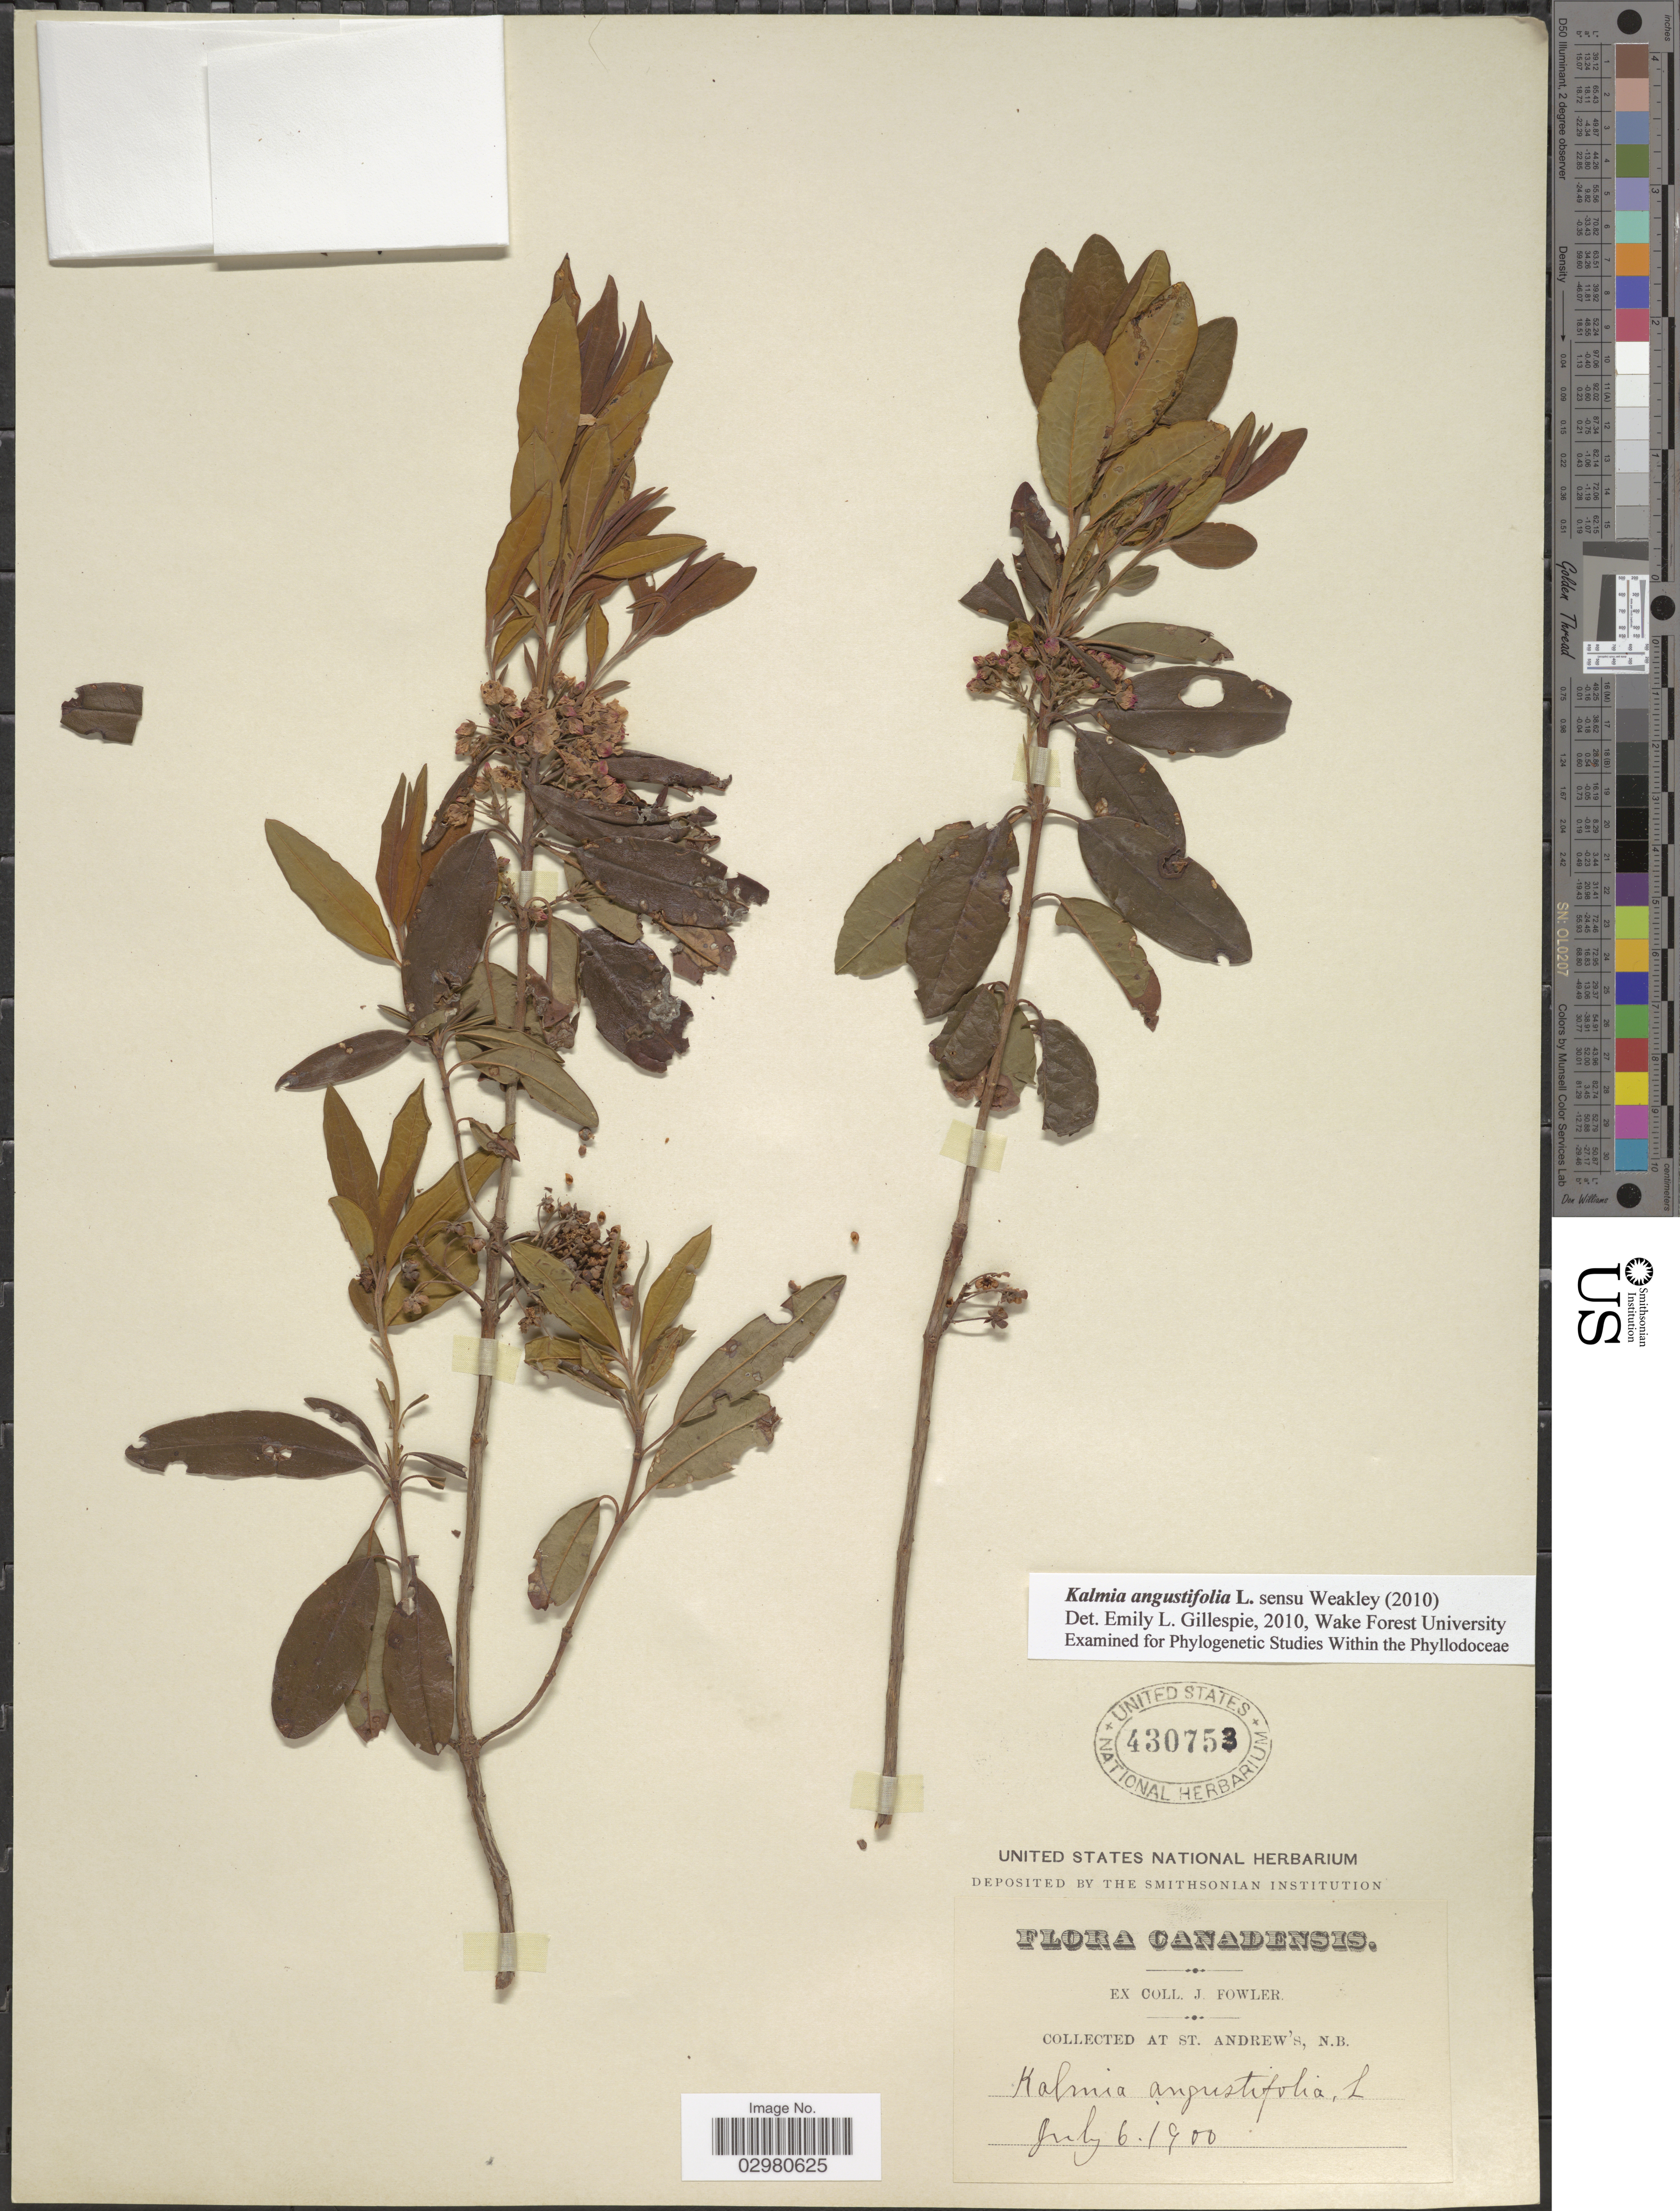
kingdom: Plantae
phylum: Tracheophyta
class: Magnoliopsida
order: Ericales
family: Ericaceae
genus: Kalmia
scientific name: Kalmia angustifolia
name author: L.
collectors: J. Fowler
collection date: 1900-07-06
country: Canada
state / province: New Brunswick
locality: St. Andrew's, N.B.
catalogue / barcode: US 430753